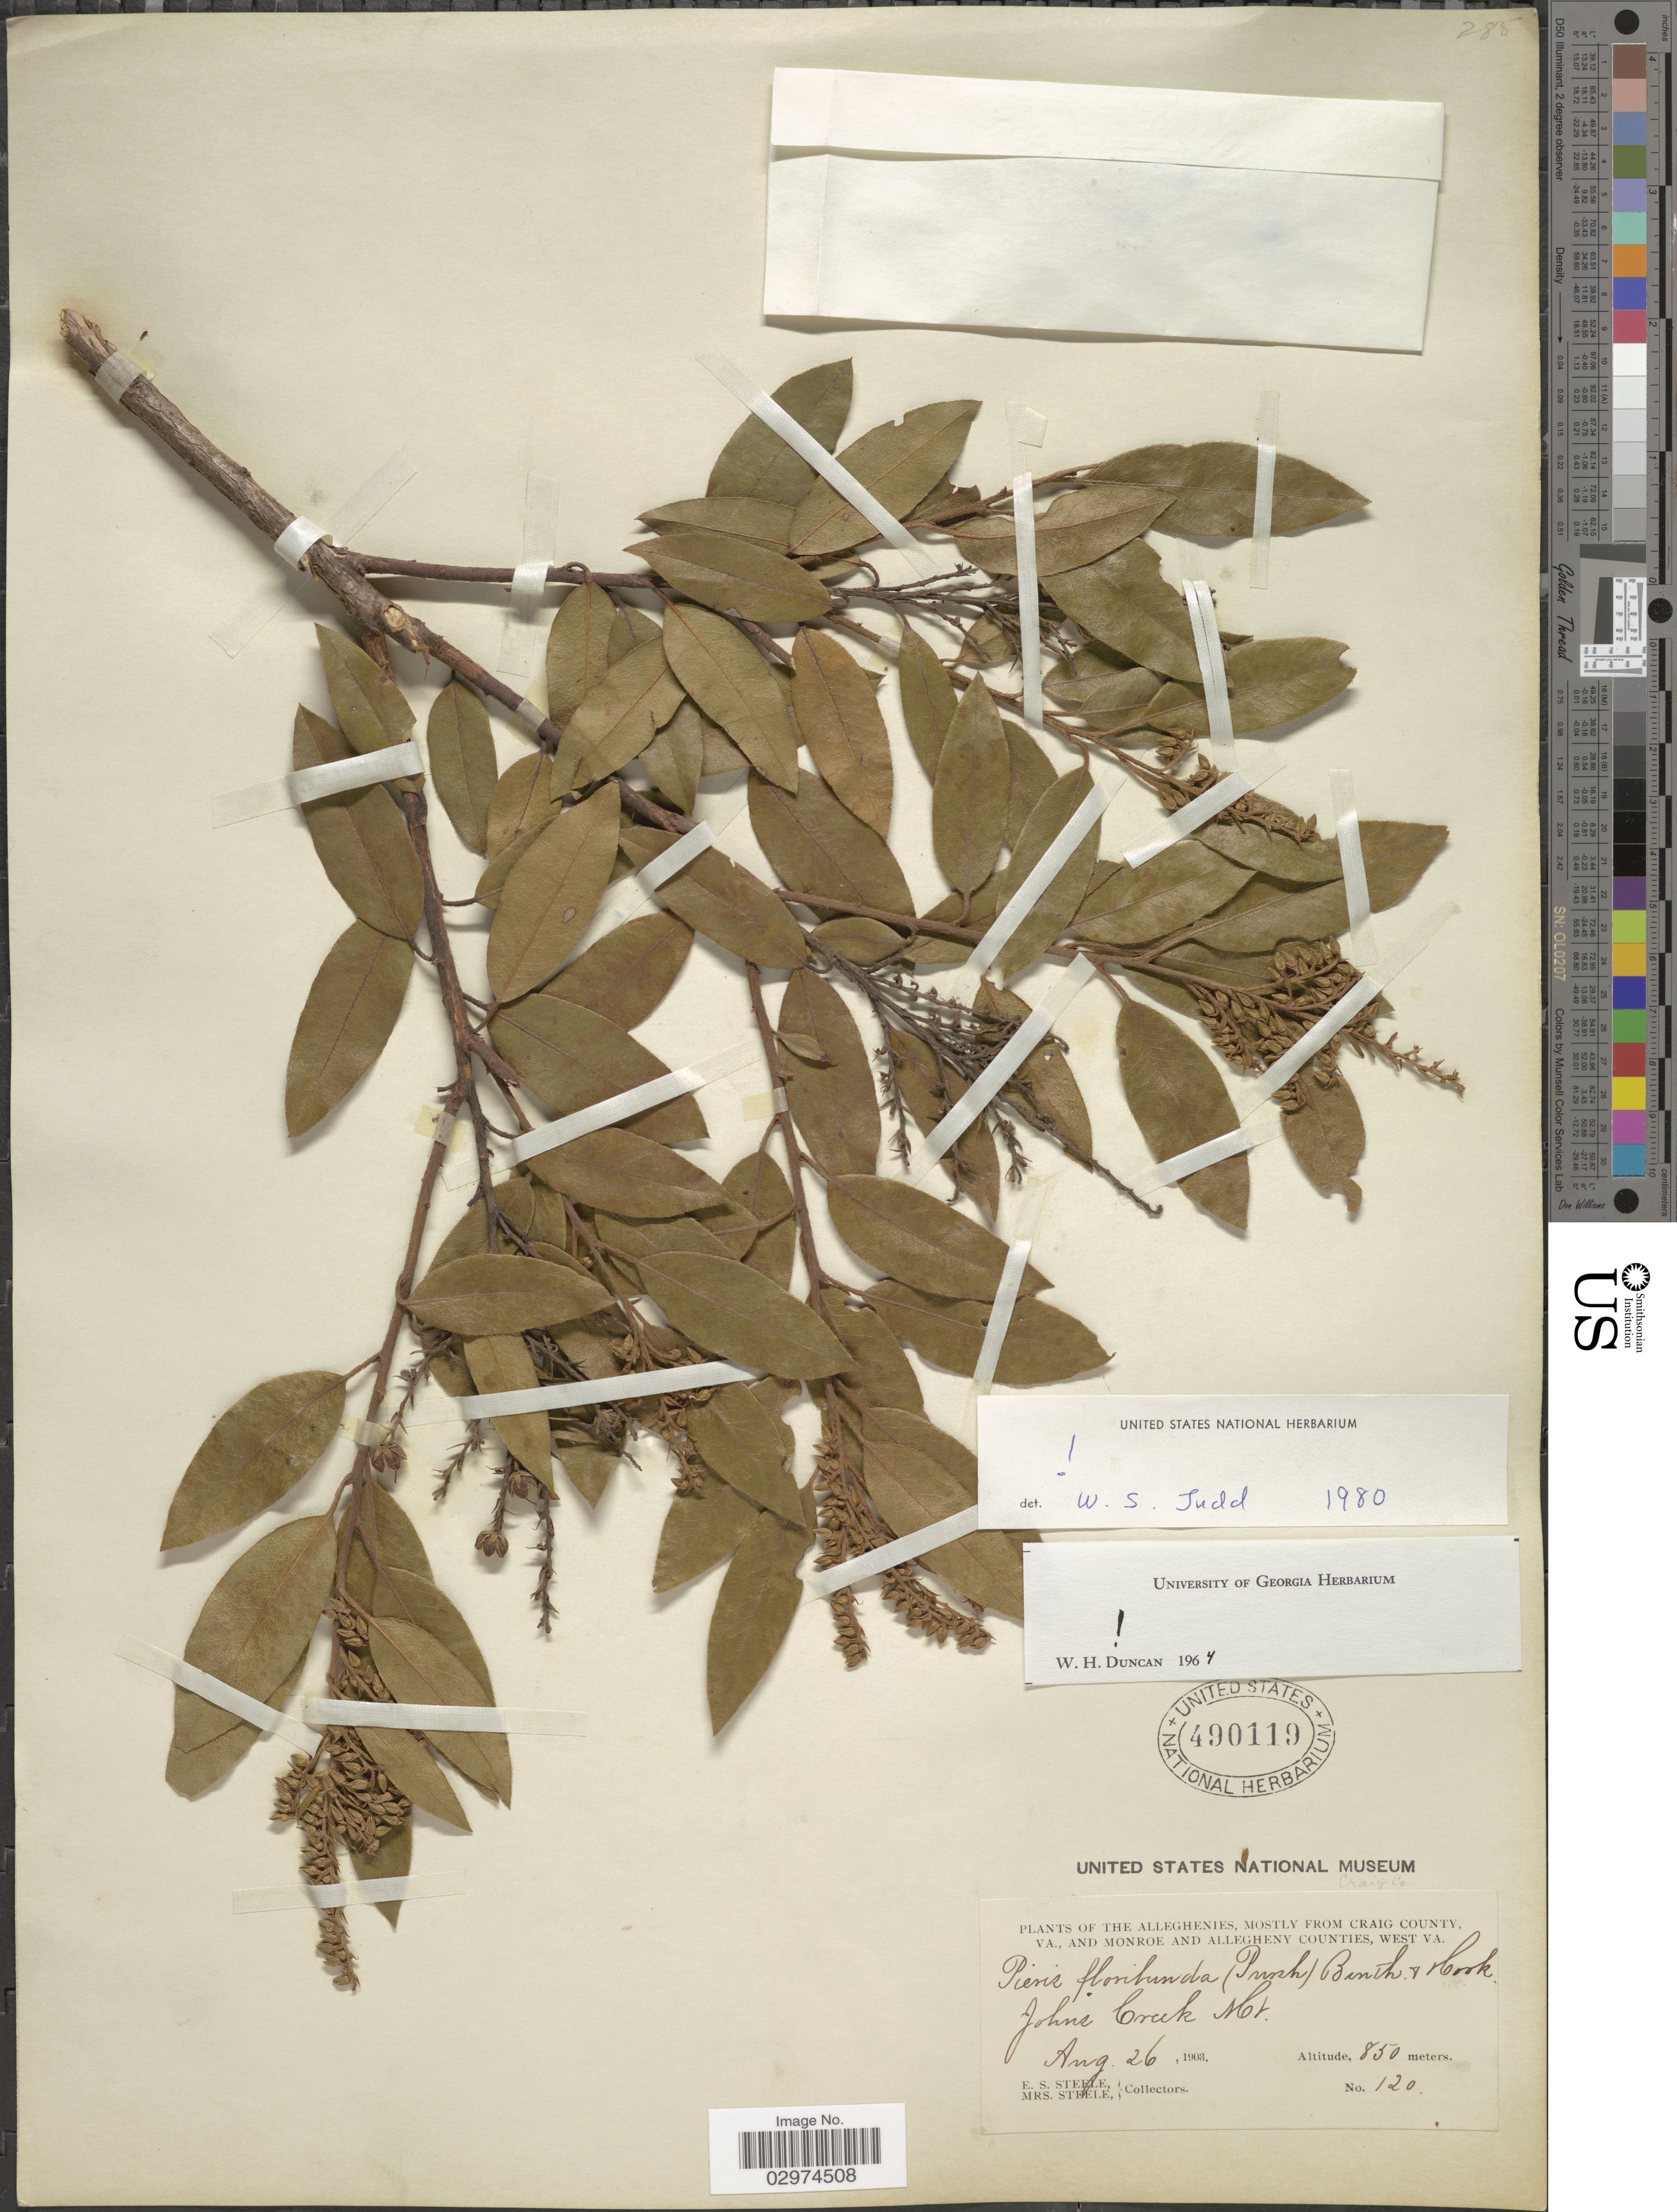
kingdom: Plantae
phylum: Tracheophyta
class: Magnoliopsida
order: Ericales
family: Ericaceae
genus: Pieris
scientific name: Pieris floribunda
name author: (Pursh) Benth. & Hook. f.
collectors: E. Steele & Mrs. E. S. Steele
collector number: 120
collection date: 1903-08-26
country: United States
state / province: Virginia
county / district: Craig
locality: The Alleghenies, Mostly from Craig County, VA., and Monroe and Allegheny Counties, West VA., Johns Creek Mt.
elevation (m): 850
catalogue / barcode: US 490119